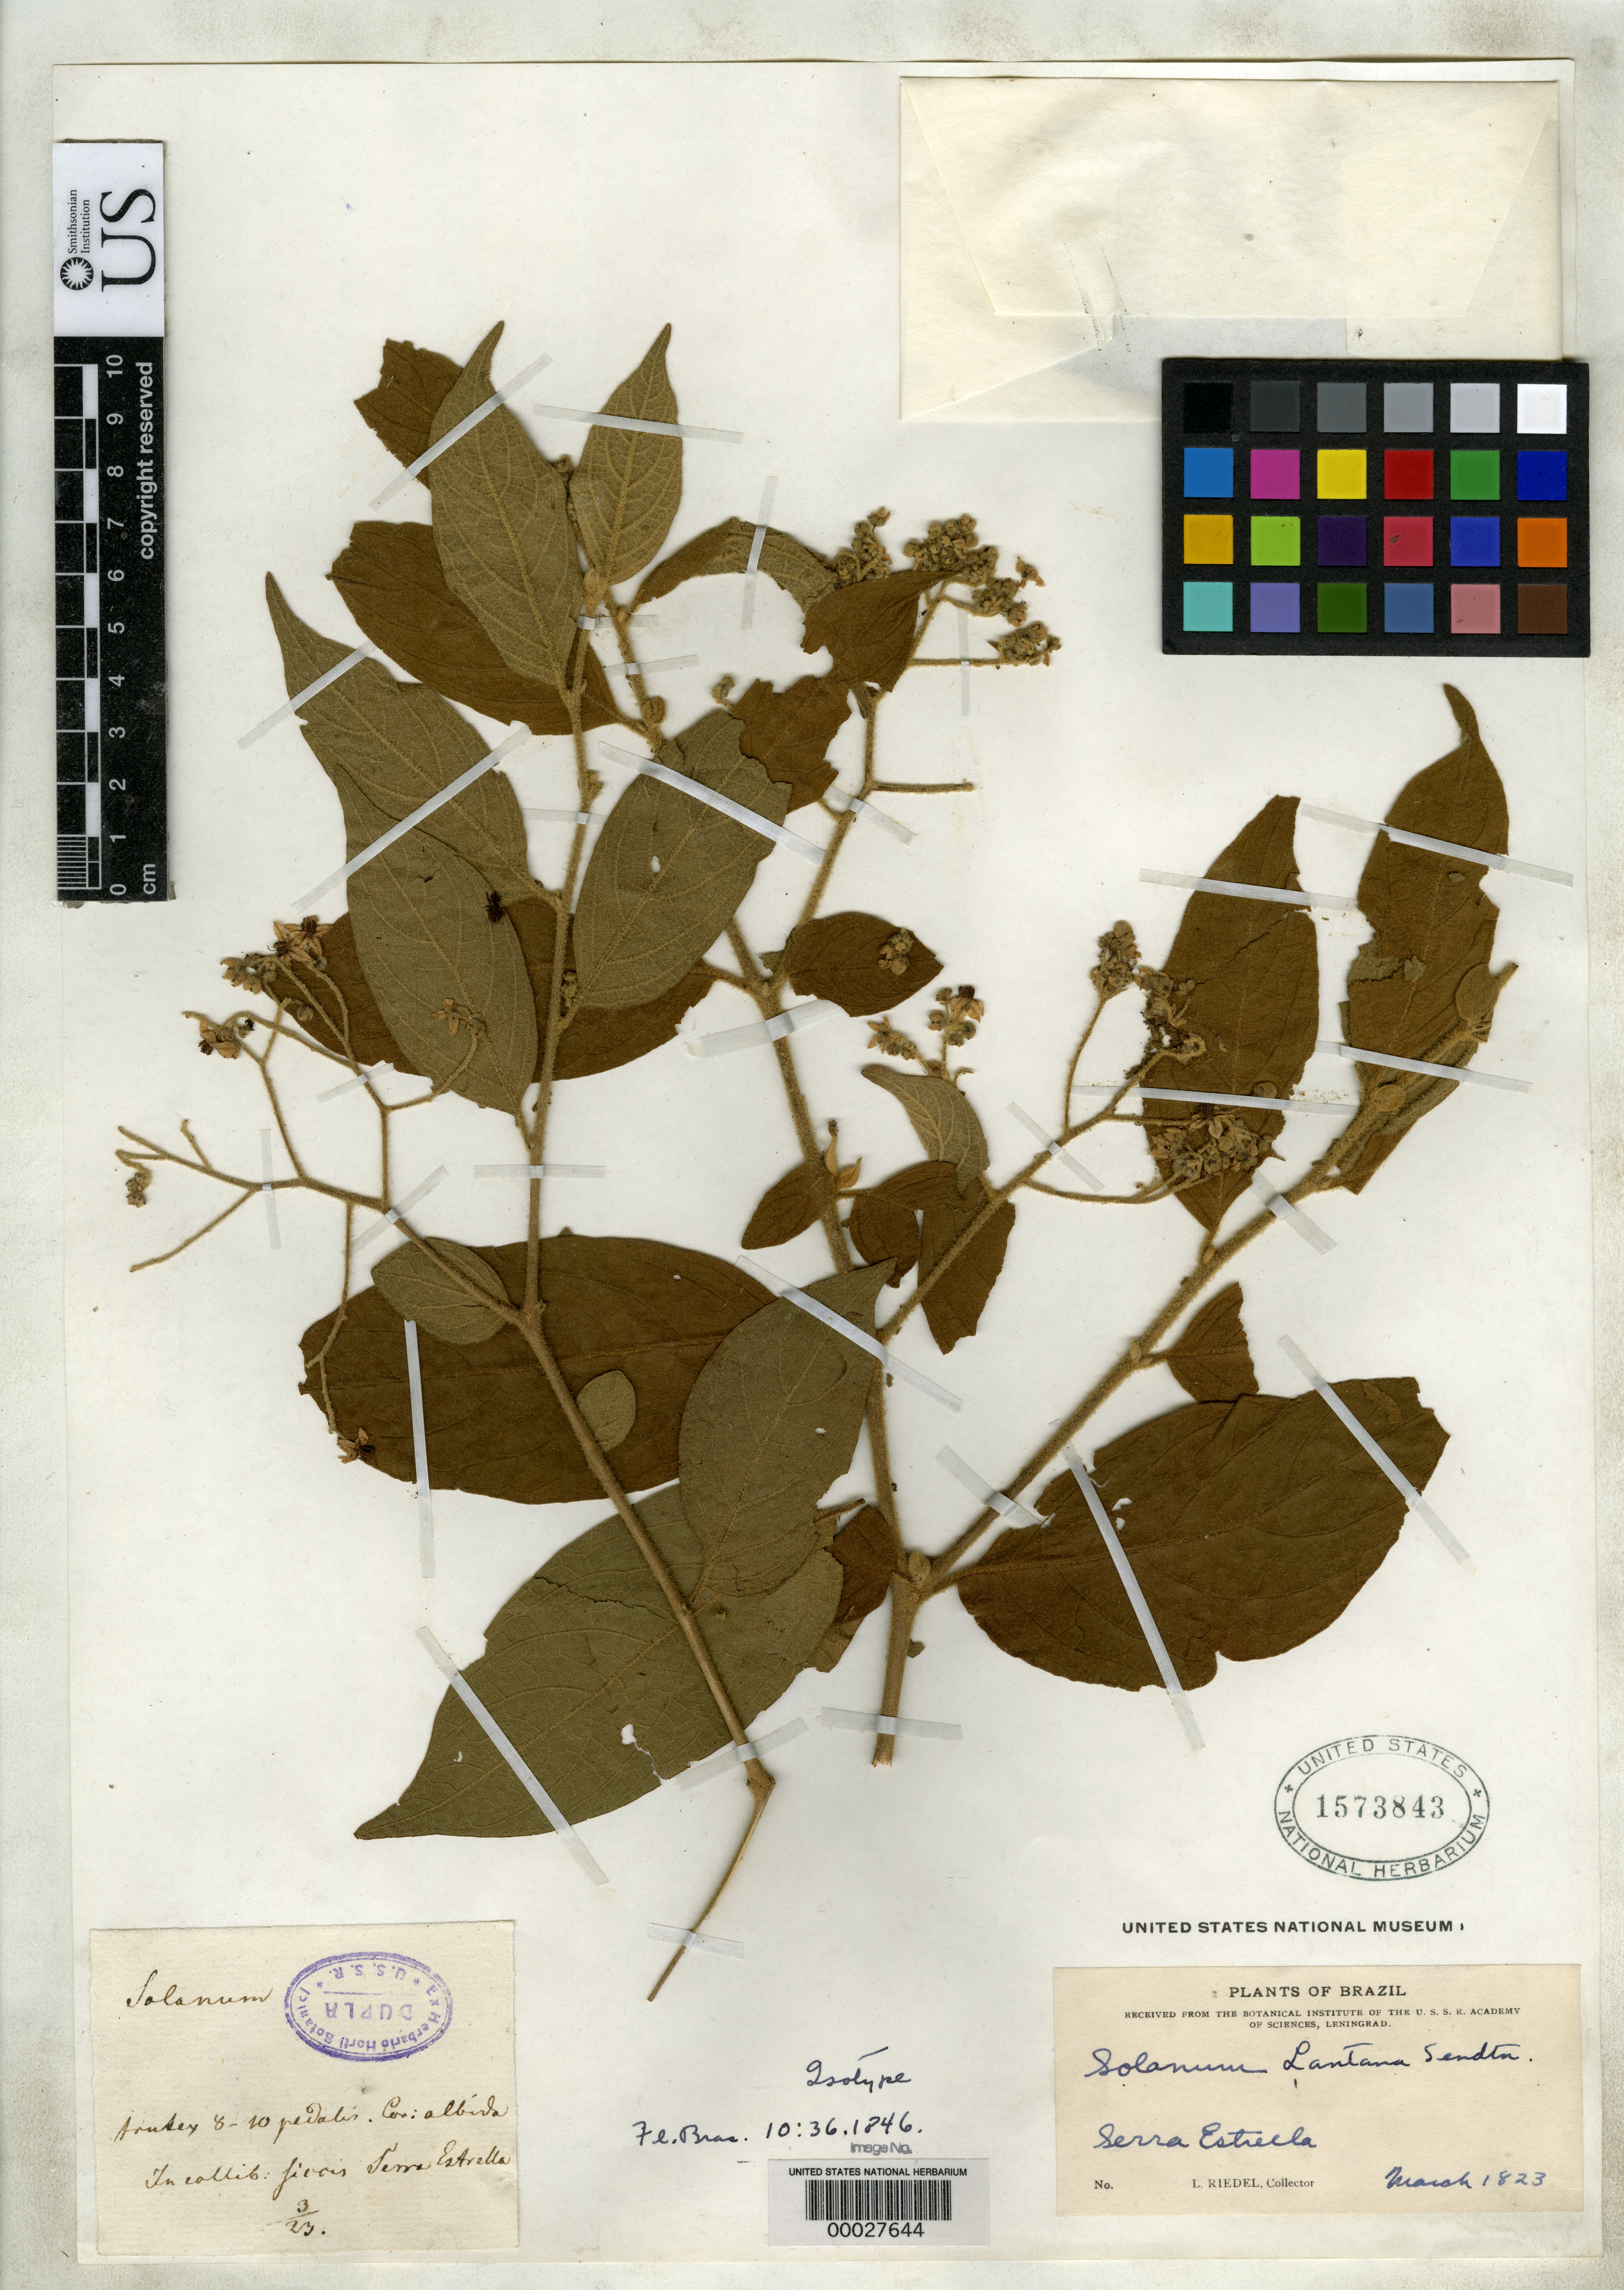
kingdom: Plantae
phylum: Tracheophyta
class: Magnoliopsida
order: Solanales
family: Solanaceae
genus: Solanum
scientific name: Solanum lantana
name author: Sendtn. in Mart.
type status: Isosyntype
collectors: L. Riedel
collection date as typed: Mar 1823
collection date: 1823-03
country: Brazil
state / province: Minas Gerais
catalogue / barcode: US 1573843